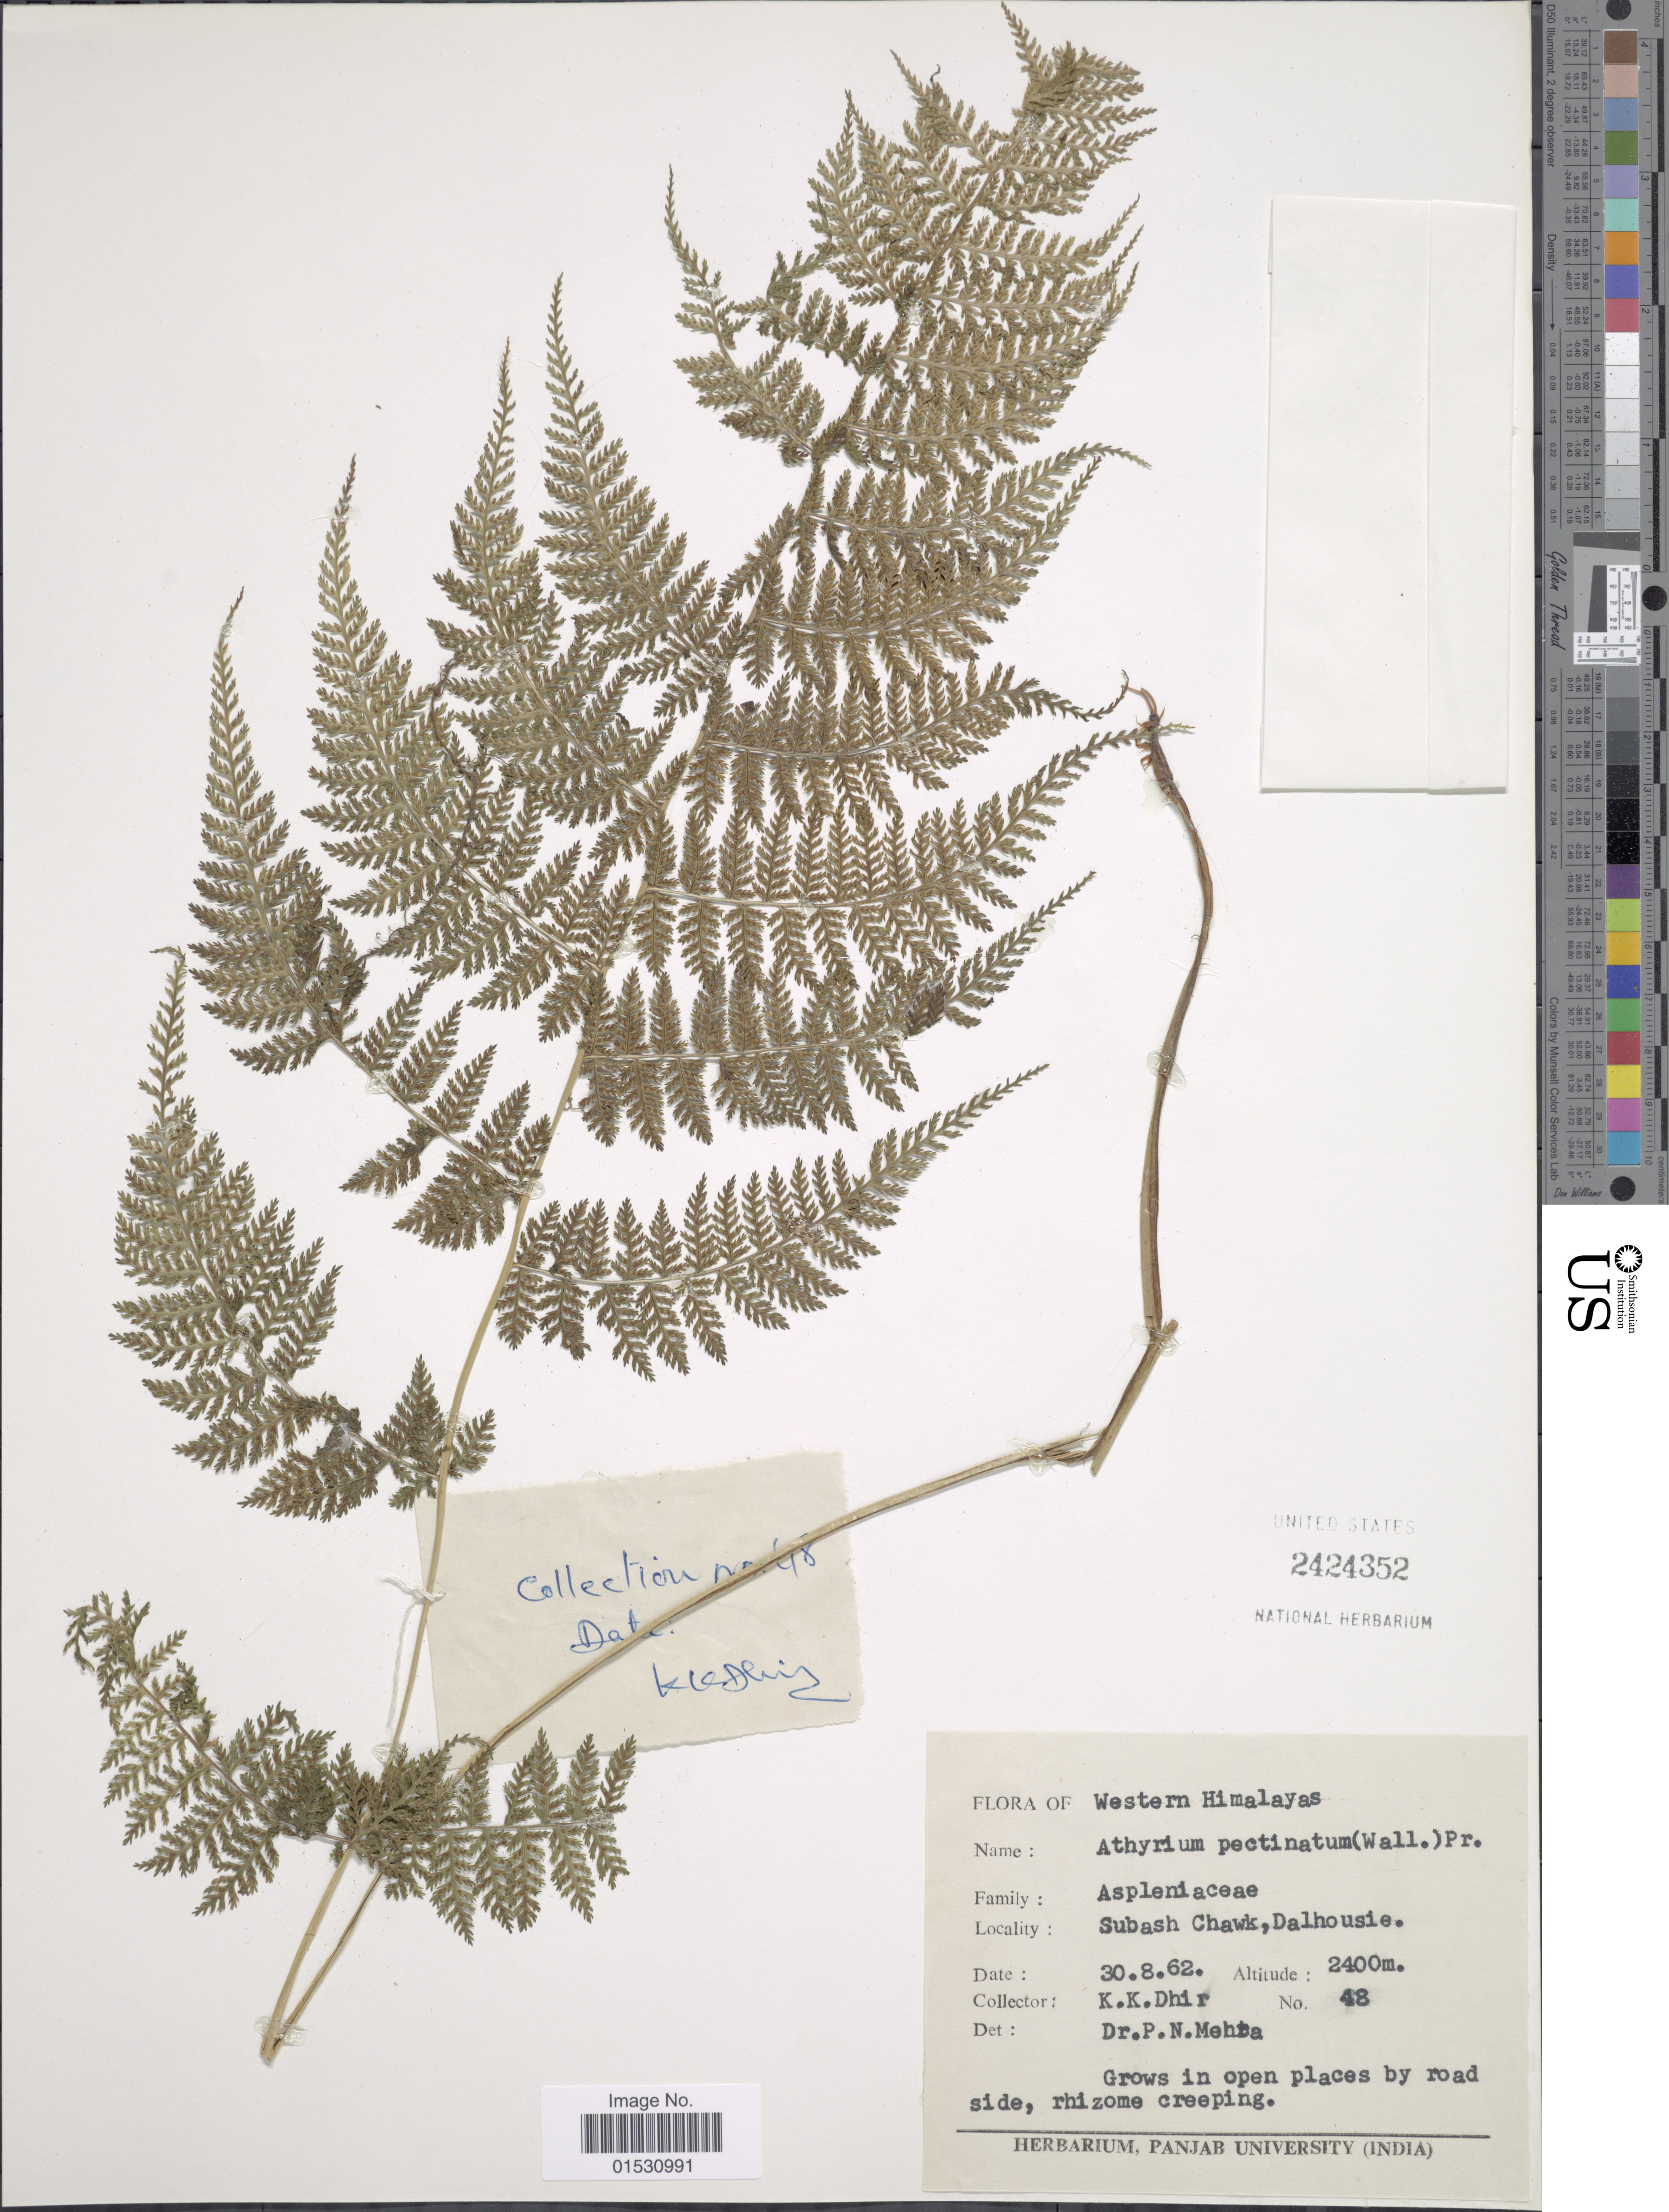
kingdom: Plantae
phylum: Tracheophyta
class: Polypodiopsida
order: Polypodiales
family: Athyriaceae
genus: Athyrium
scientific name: Athyrium pectinatum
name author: (Wall. ex C. Hope) C. Presl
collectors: K. Dhir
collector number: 48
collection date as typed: Transcribed d/m/y: 30/8/62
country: India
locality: Western Himalayas. Subash Chawk, Dalhousie.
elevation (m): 2400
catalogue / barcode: US 2424352